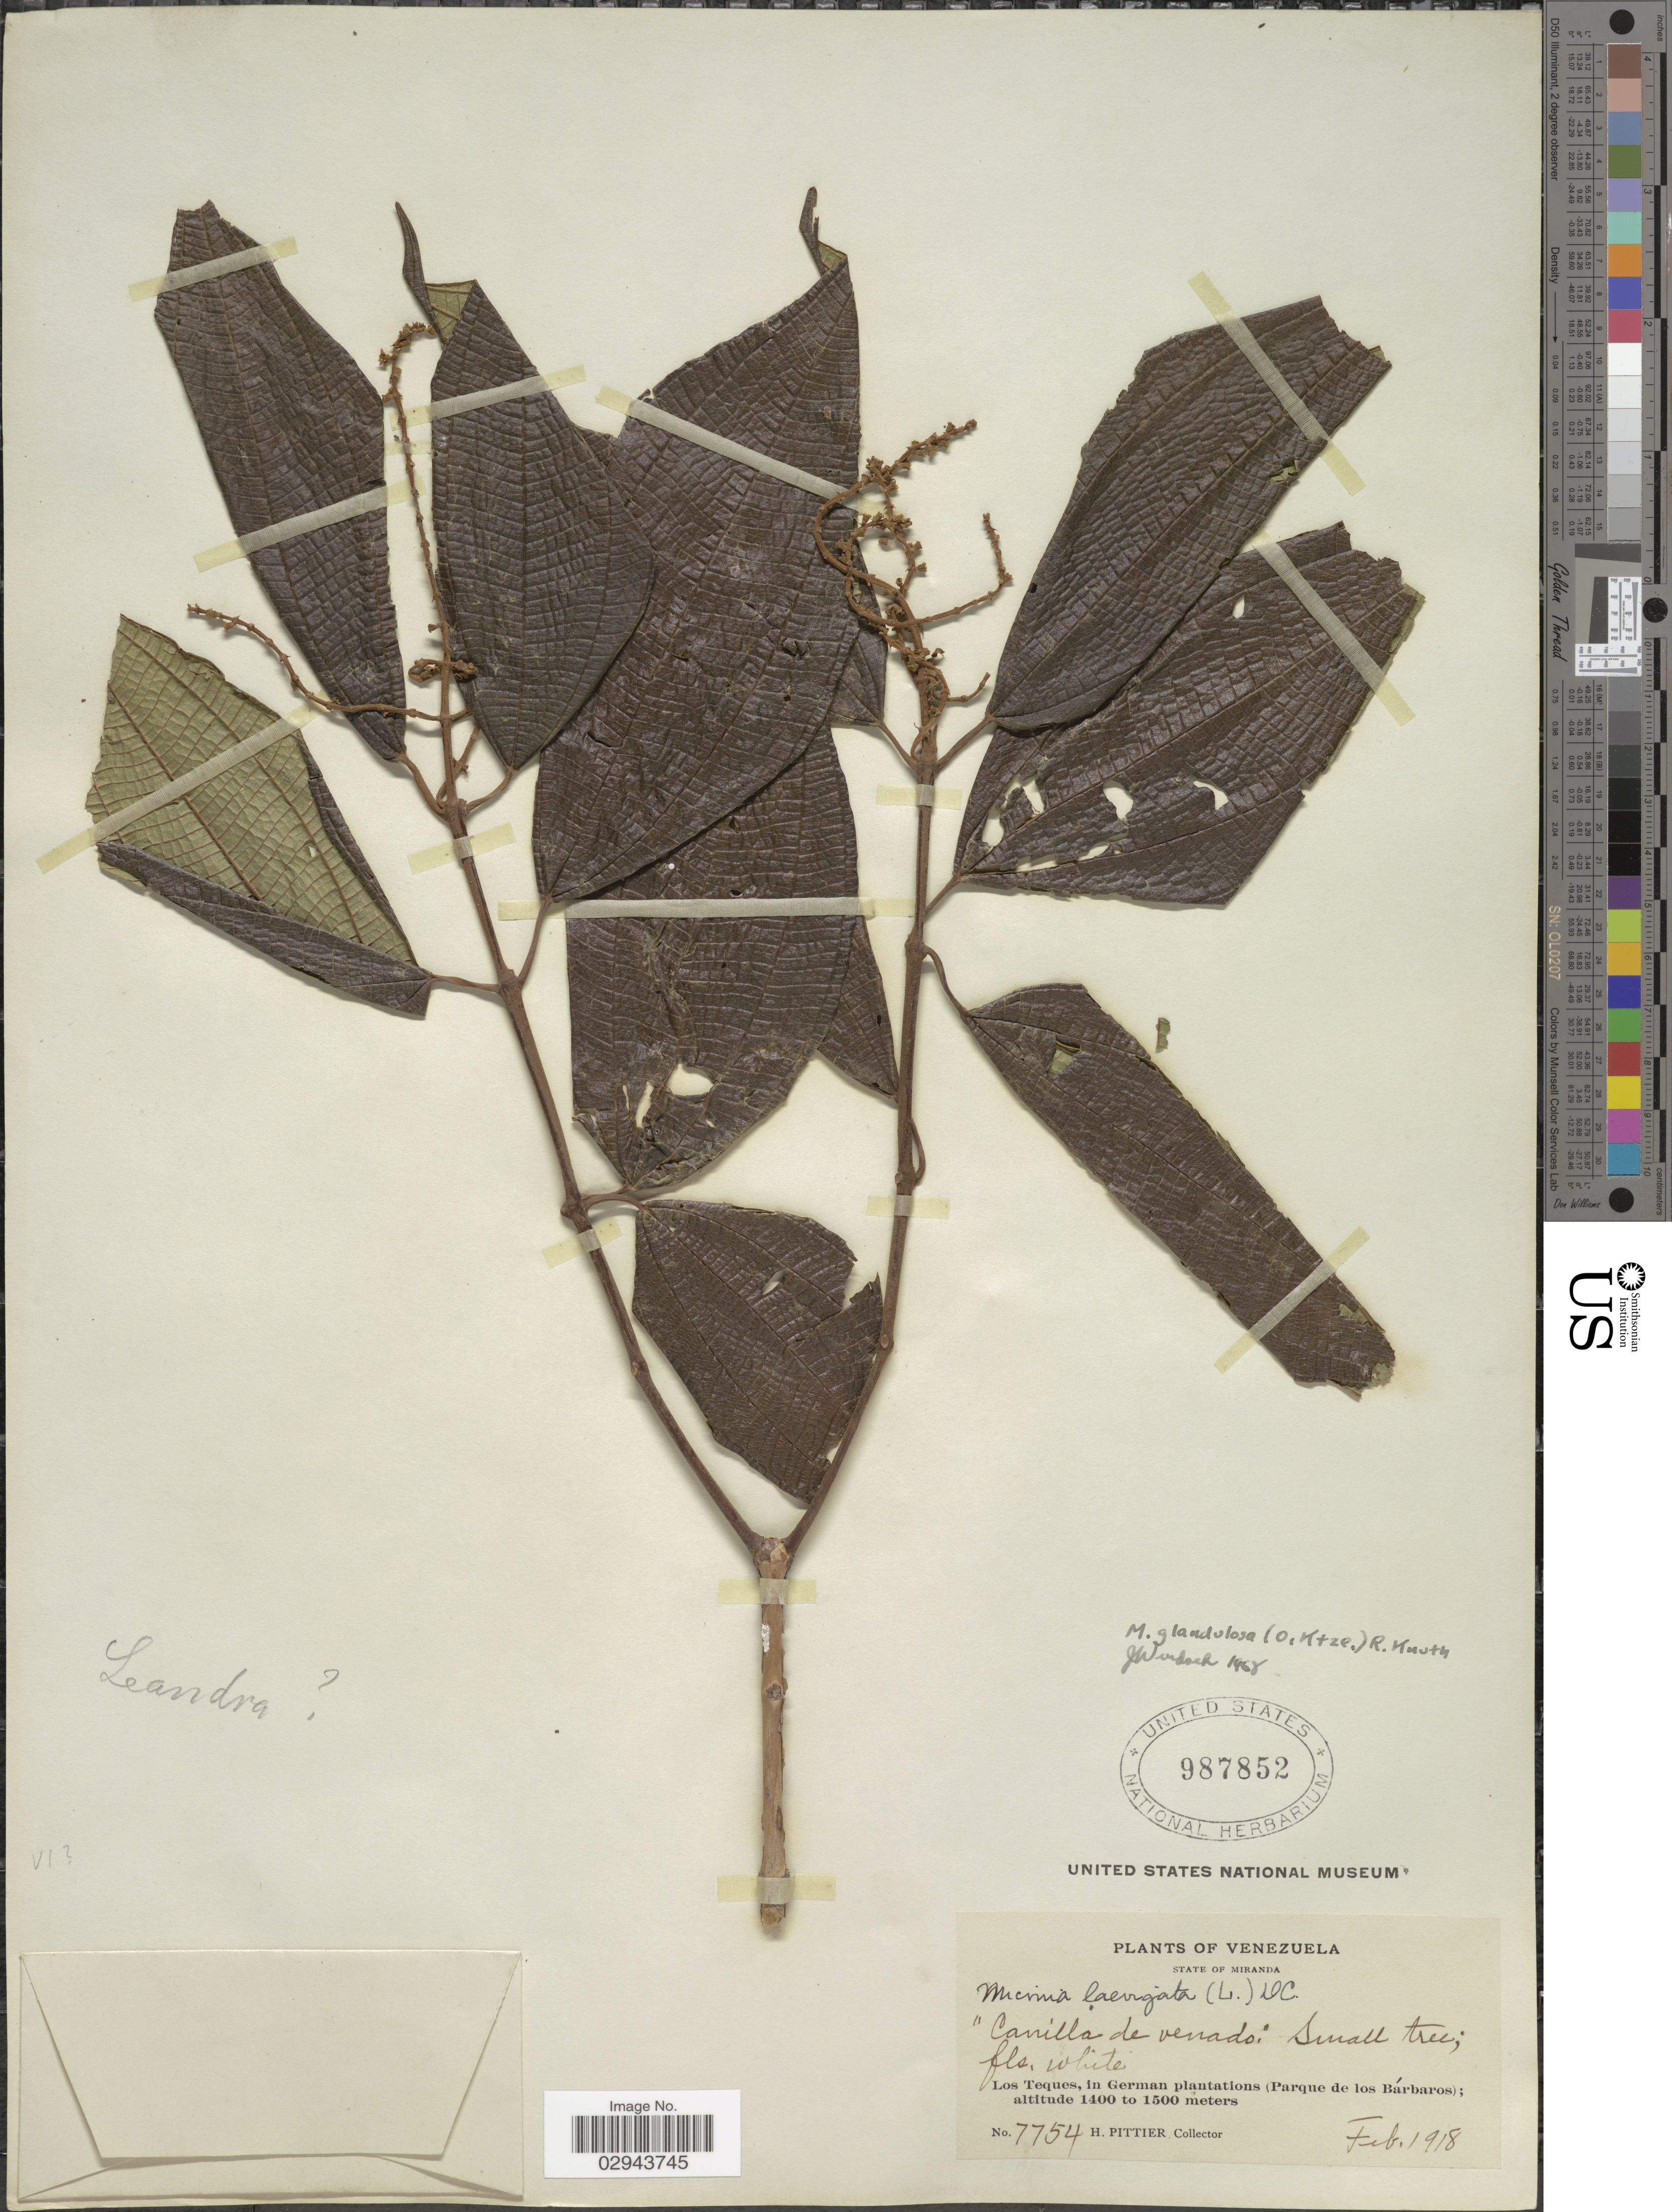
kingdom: Plantae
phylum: Tracheophyta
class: Magnoliopsida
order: Myrtales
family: Melastomataceae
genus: Miconia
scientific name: Miconia sylvatica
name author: (Schltdl.) Naudin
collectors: H. F. Pittier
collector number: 7754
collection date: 1918-02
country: Venezuela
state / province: Miranda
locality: Los Teques, in German plantations (Parque de los Bárbaros).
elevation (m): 1400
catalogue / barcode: US 987852